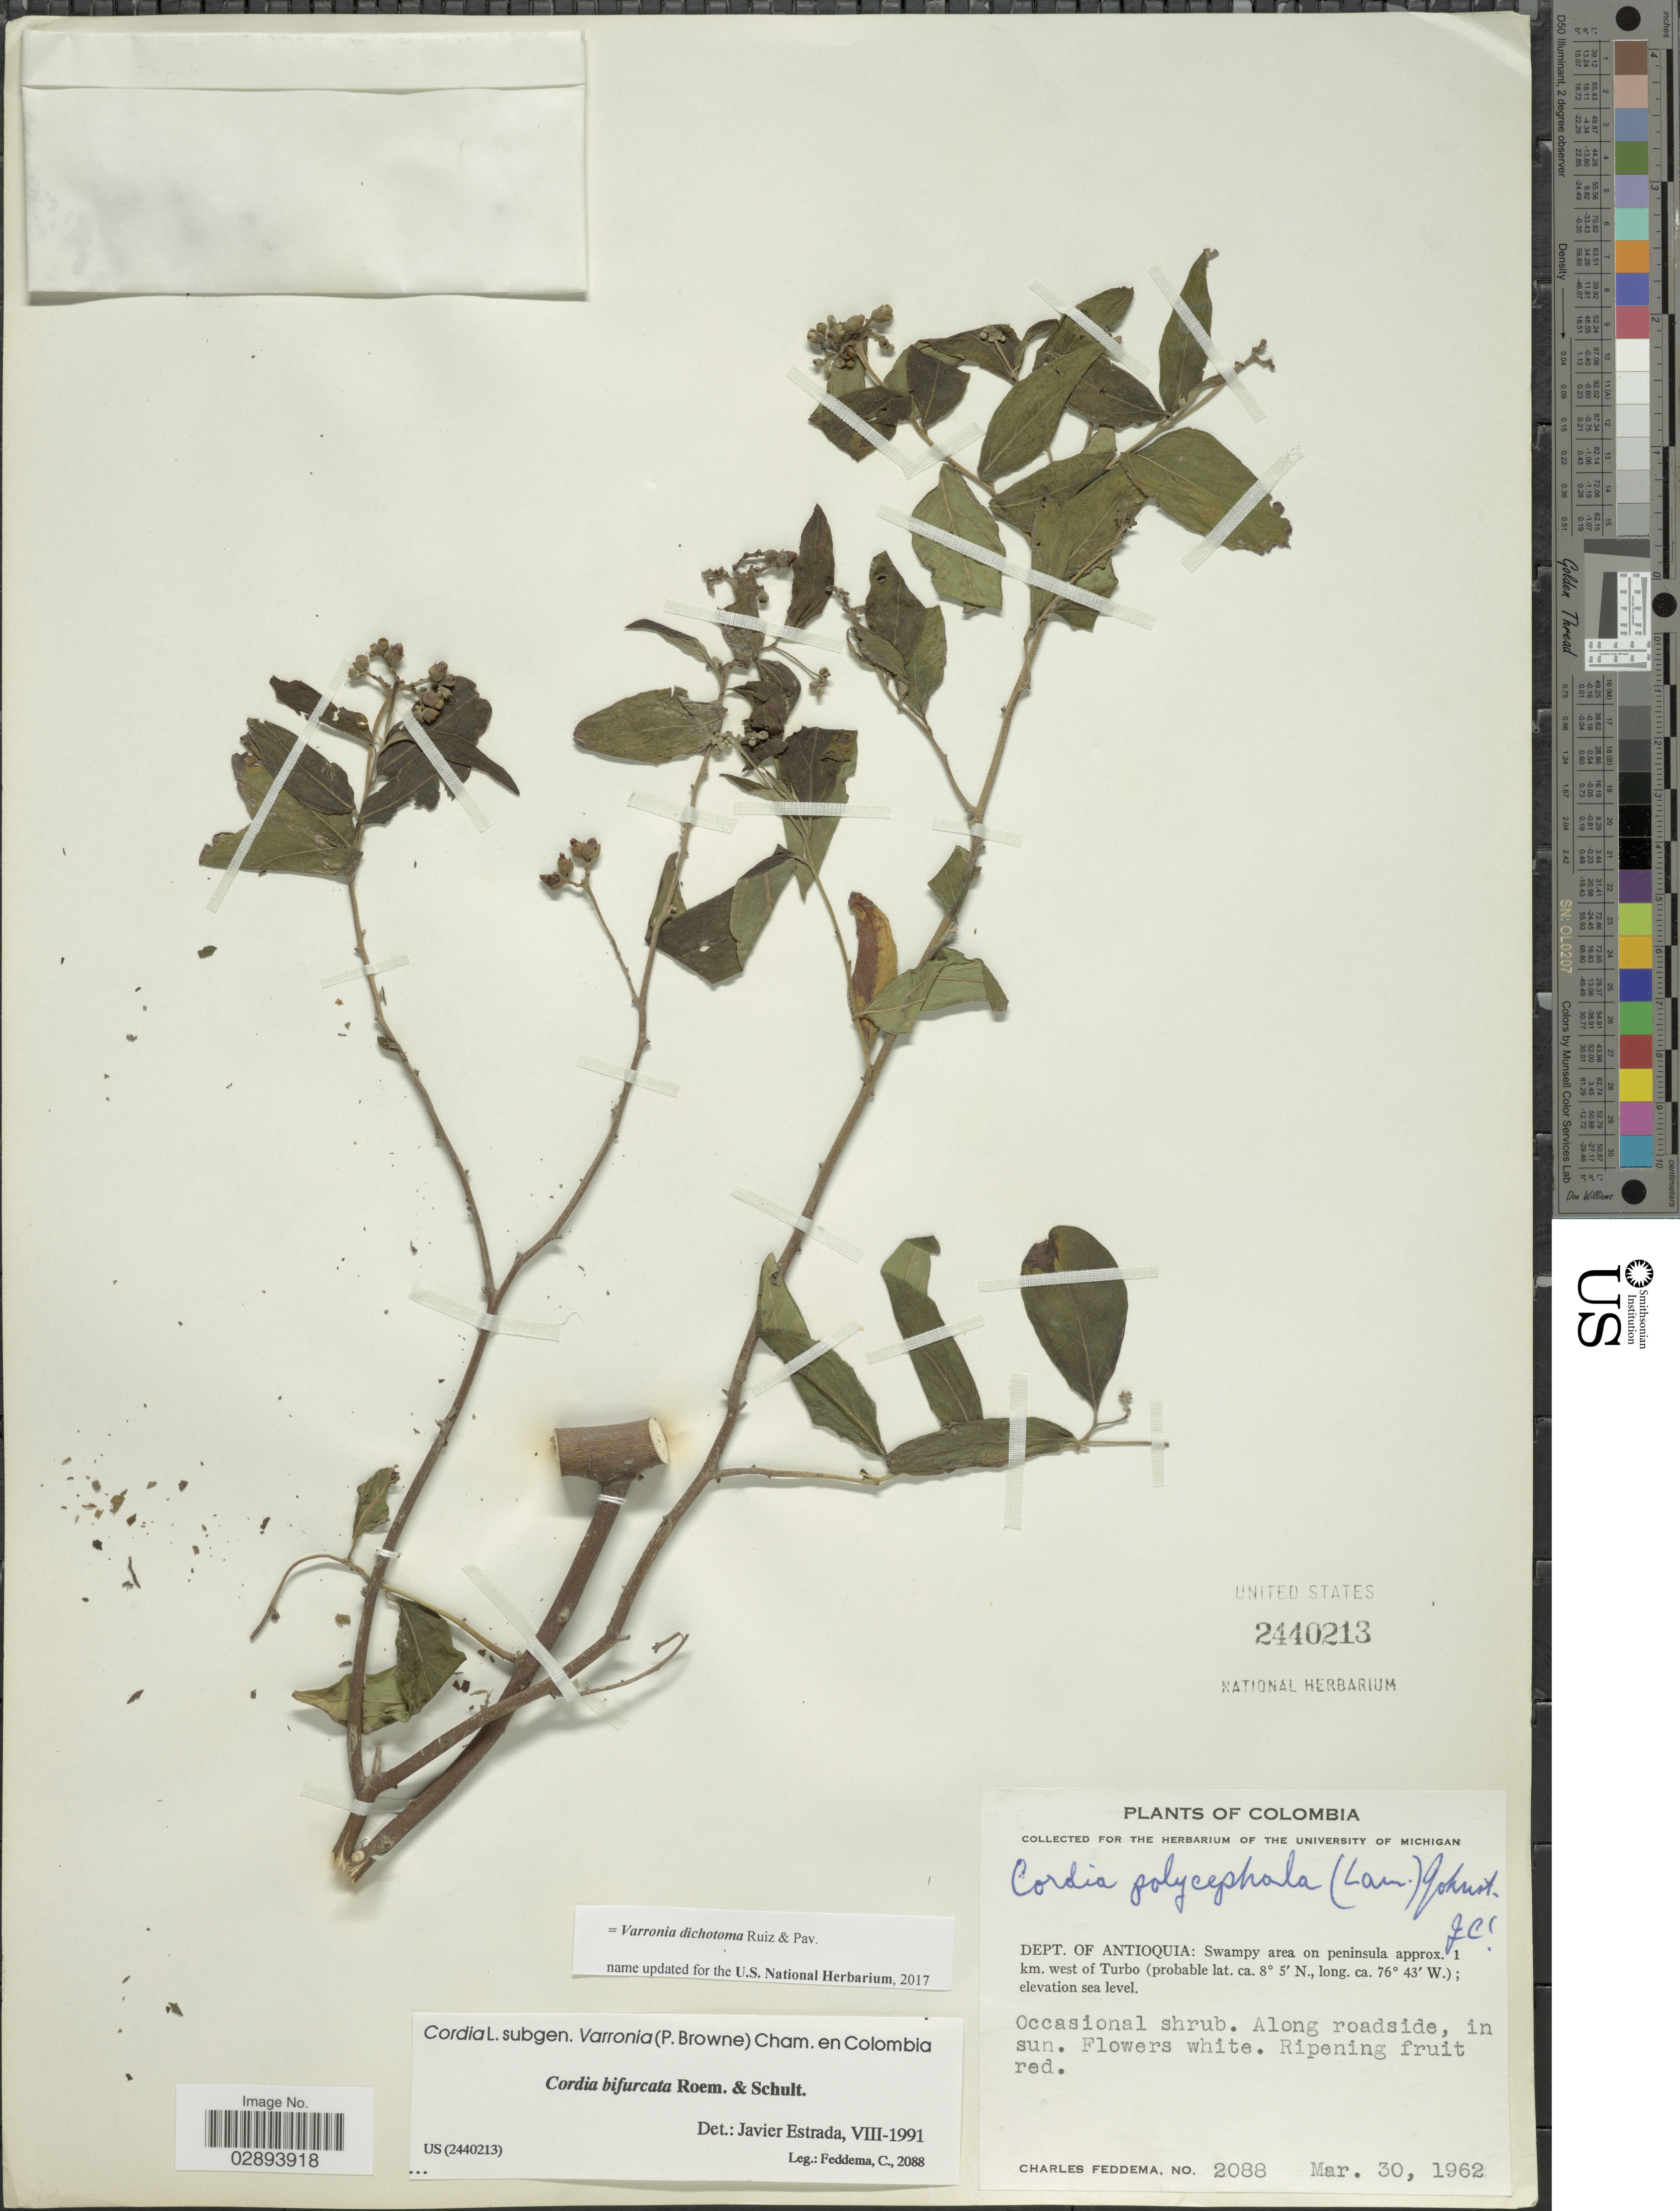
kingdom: Plantae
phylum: Tracheophyta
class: Magnoliopsida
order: Boraginales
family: Cordiaceae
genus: Varronia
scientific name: Varronia dichotoma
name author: Ruiz & Pav.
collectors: C. Feddema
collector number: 2088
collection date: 1962-03-30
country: Colombia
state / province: Antioquia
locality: Dept. of Antioquia, Swampy area on peninsula approx. 1 km. west of Turbo.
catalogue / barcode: US 2440213